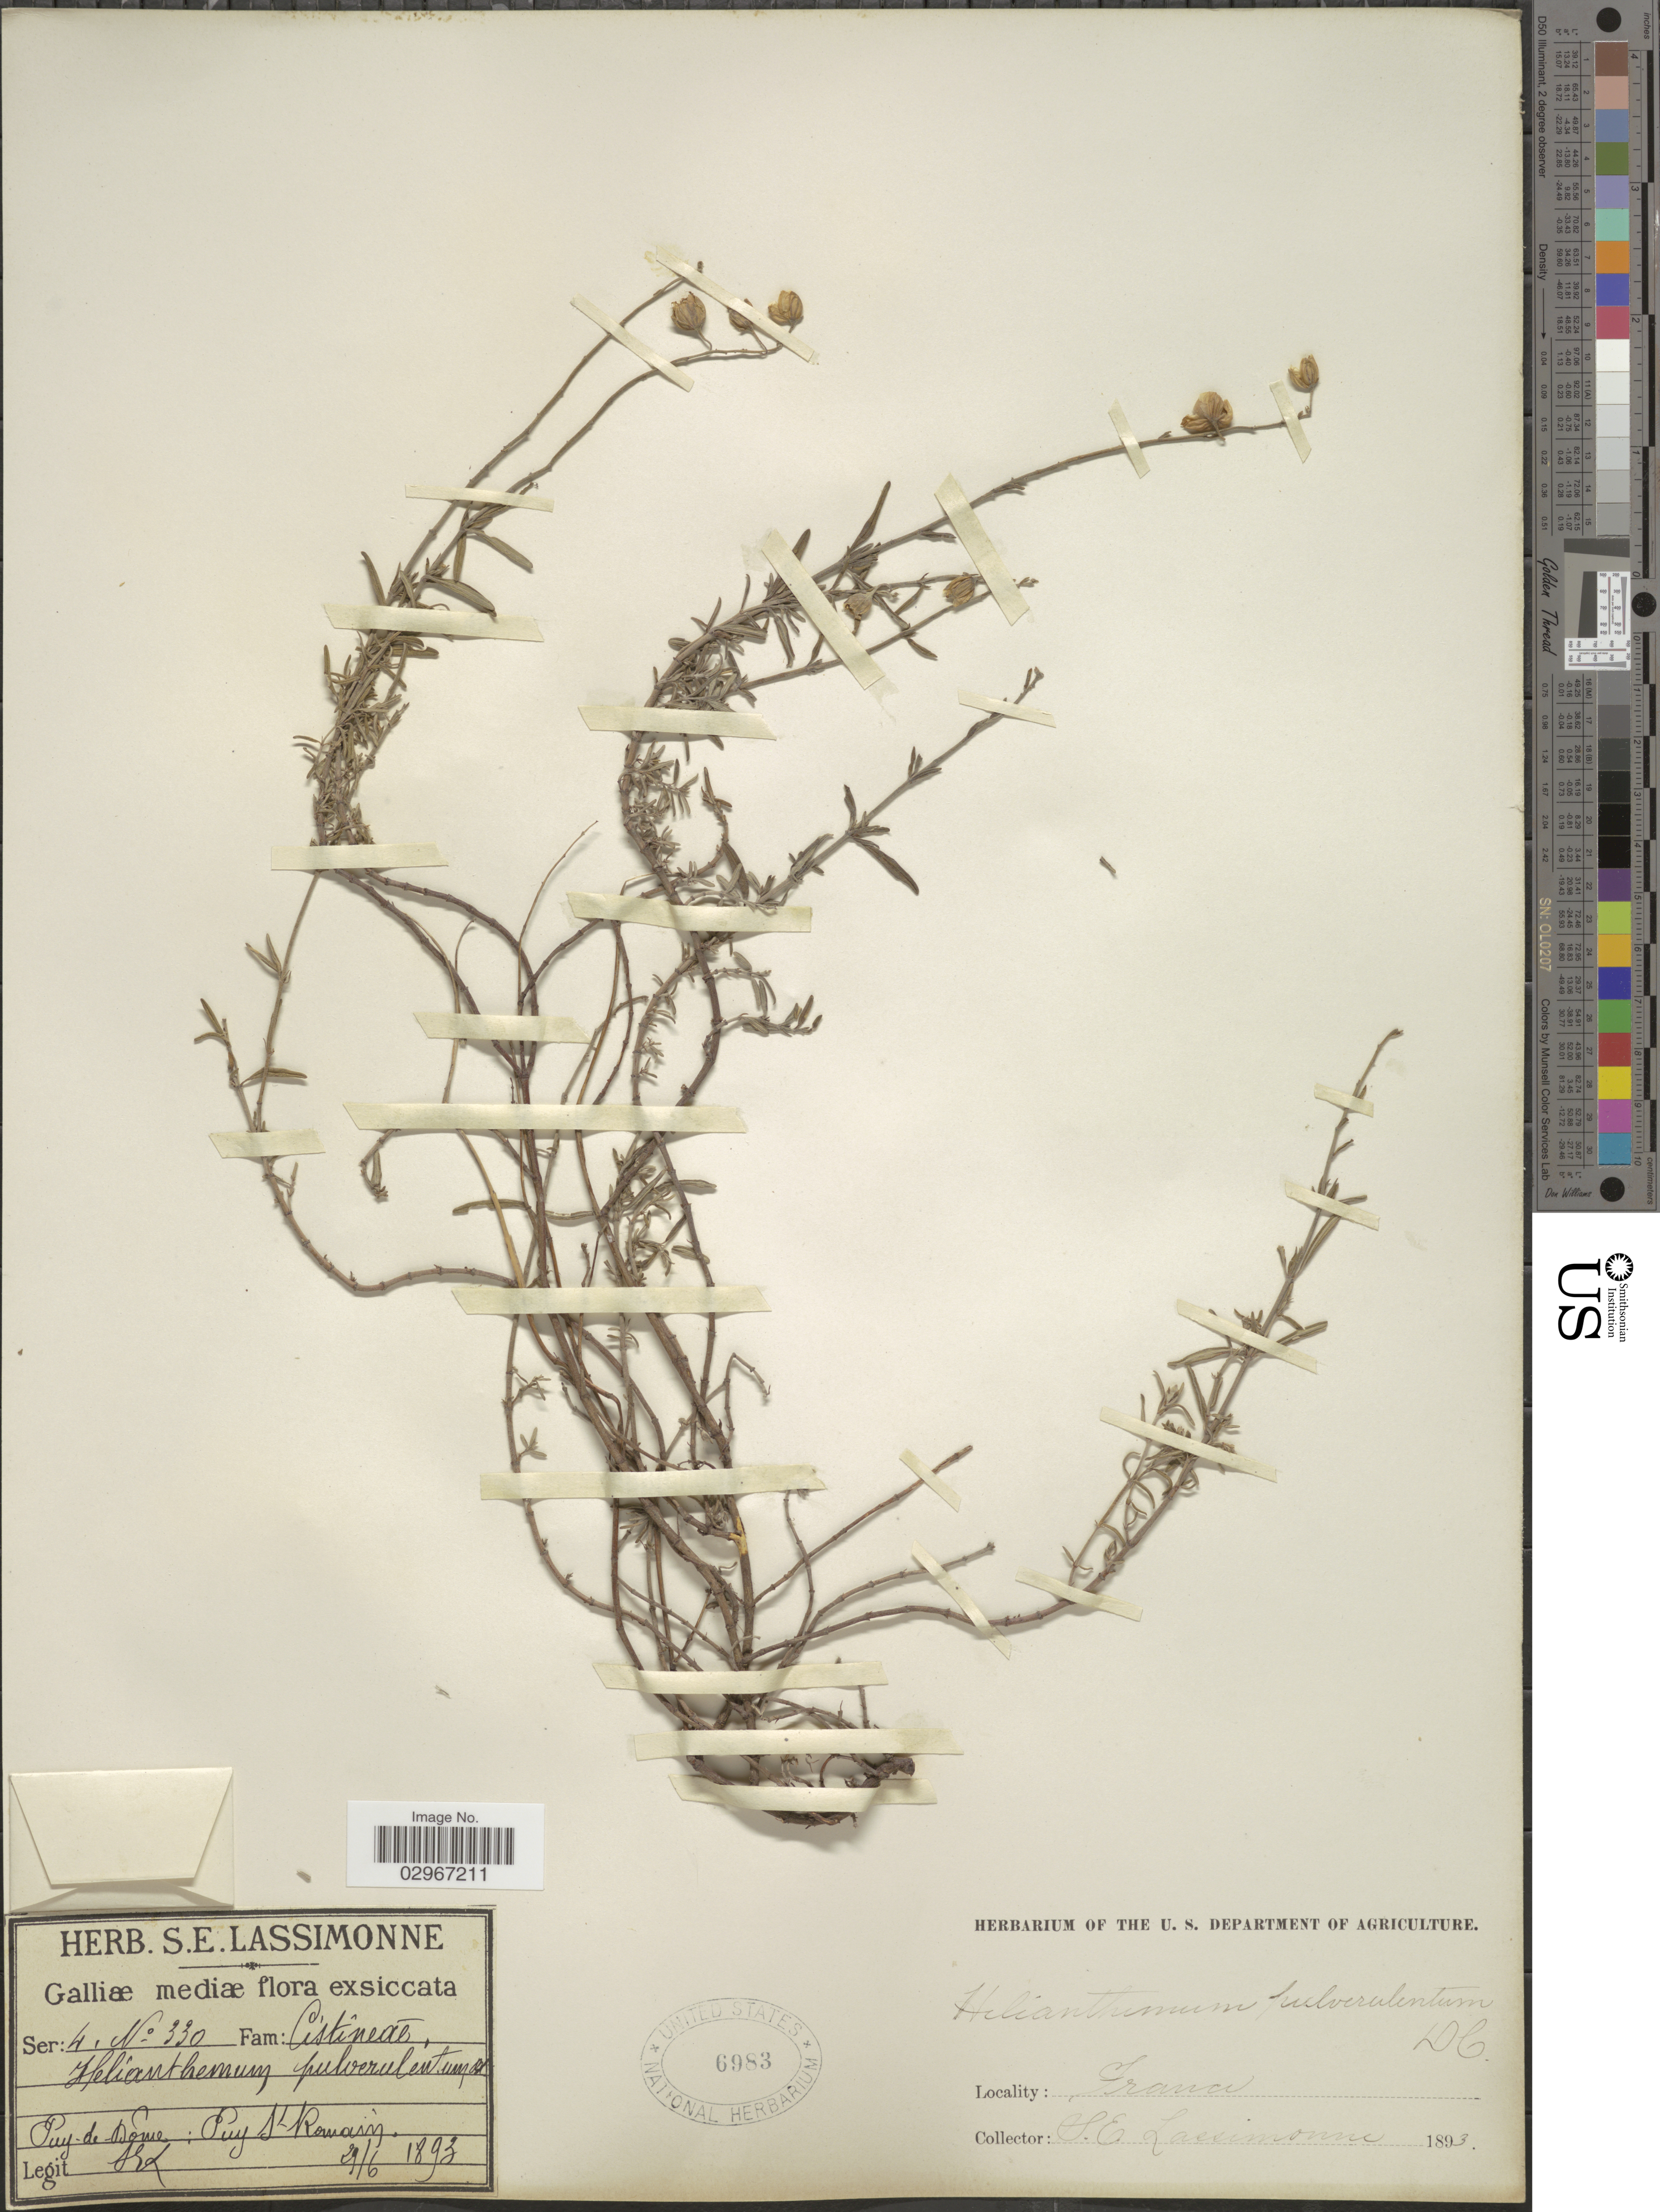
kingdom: Plantae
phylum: Tracheophyta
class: Magnoliopsida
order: Malvales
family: Cistaceae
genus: Helianthemum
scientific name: Helianthemum x pulverulentum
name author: (Pourr.) DC.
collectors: S. Lassimonne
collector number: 330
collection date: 1893-06-29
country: France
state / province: Auvergne-Rhône-Alpes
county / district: Puy-de-Dôme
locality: Puy-de-Dome: Puy St. Romain. Galliæ mediæ.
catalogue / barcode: US 6983